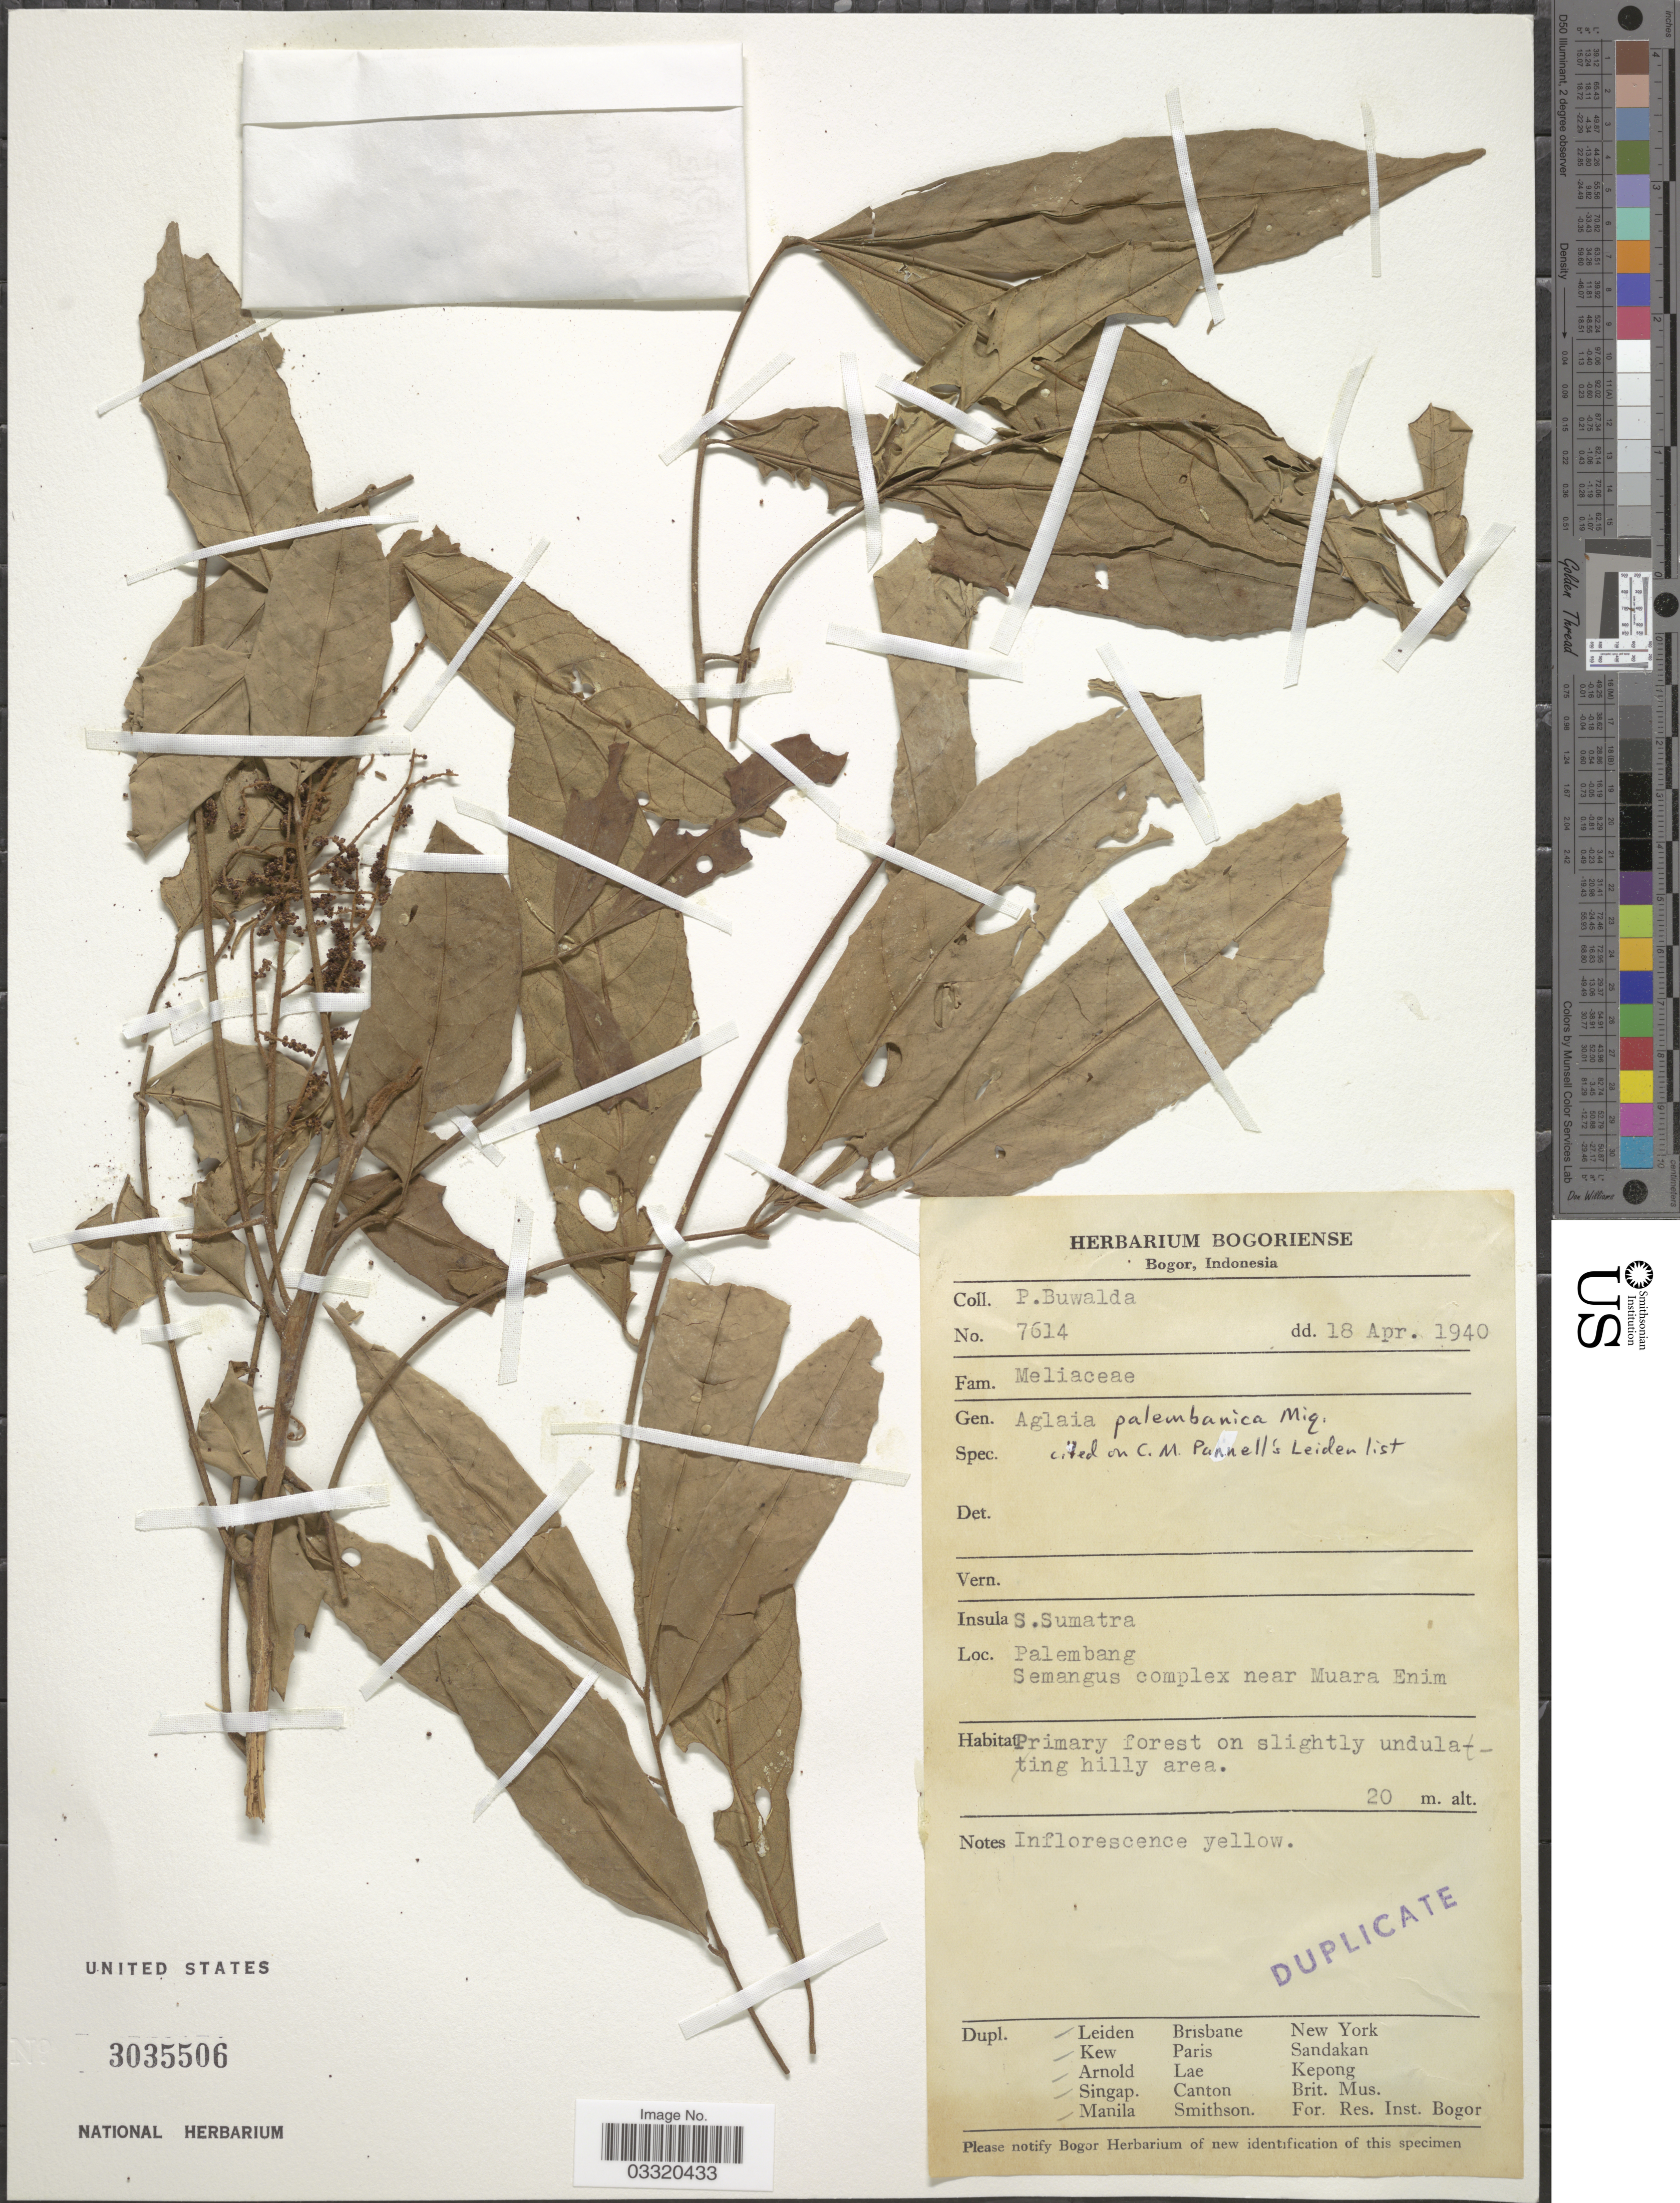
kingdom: Plantae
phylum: Tracheophyta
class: Magnoliopsida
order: Sapindales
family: Meliaceae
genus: Aglaia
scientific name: Aglaia palembanica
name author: Miq.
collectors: P. Buwalda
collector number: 7614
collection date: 1940-04-18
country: Indonesia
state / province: Sumatra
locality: Insula S. Sumatra. Palembang. Semangus complex near Muara Enim.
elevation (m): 20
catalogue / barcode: US 3035506